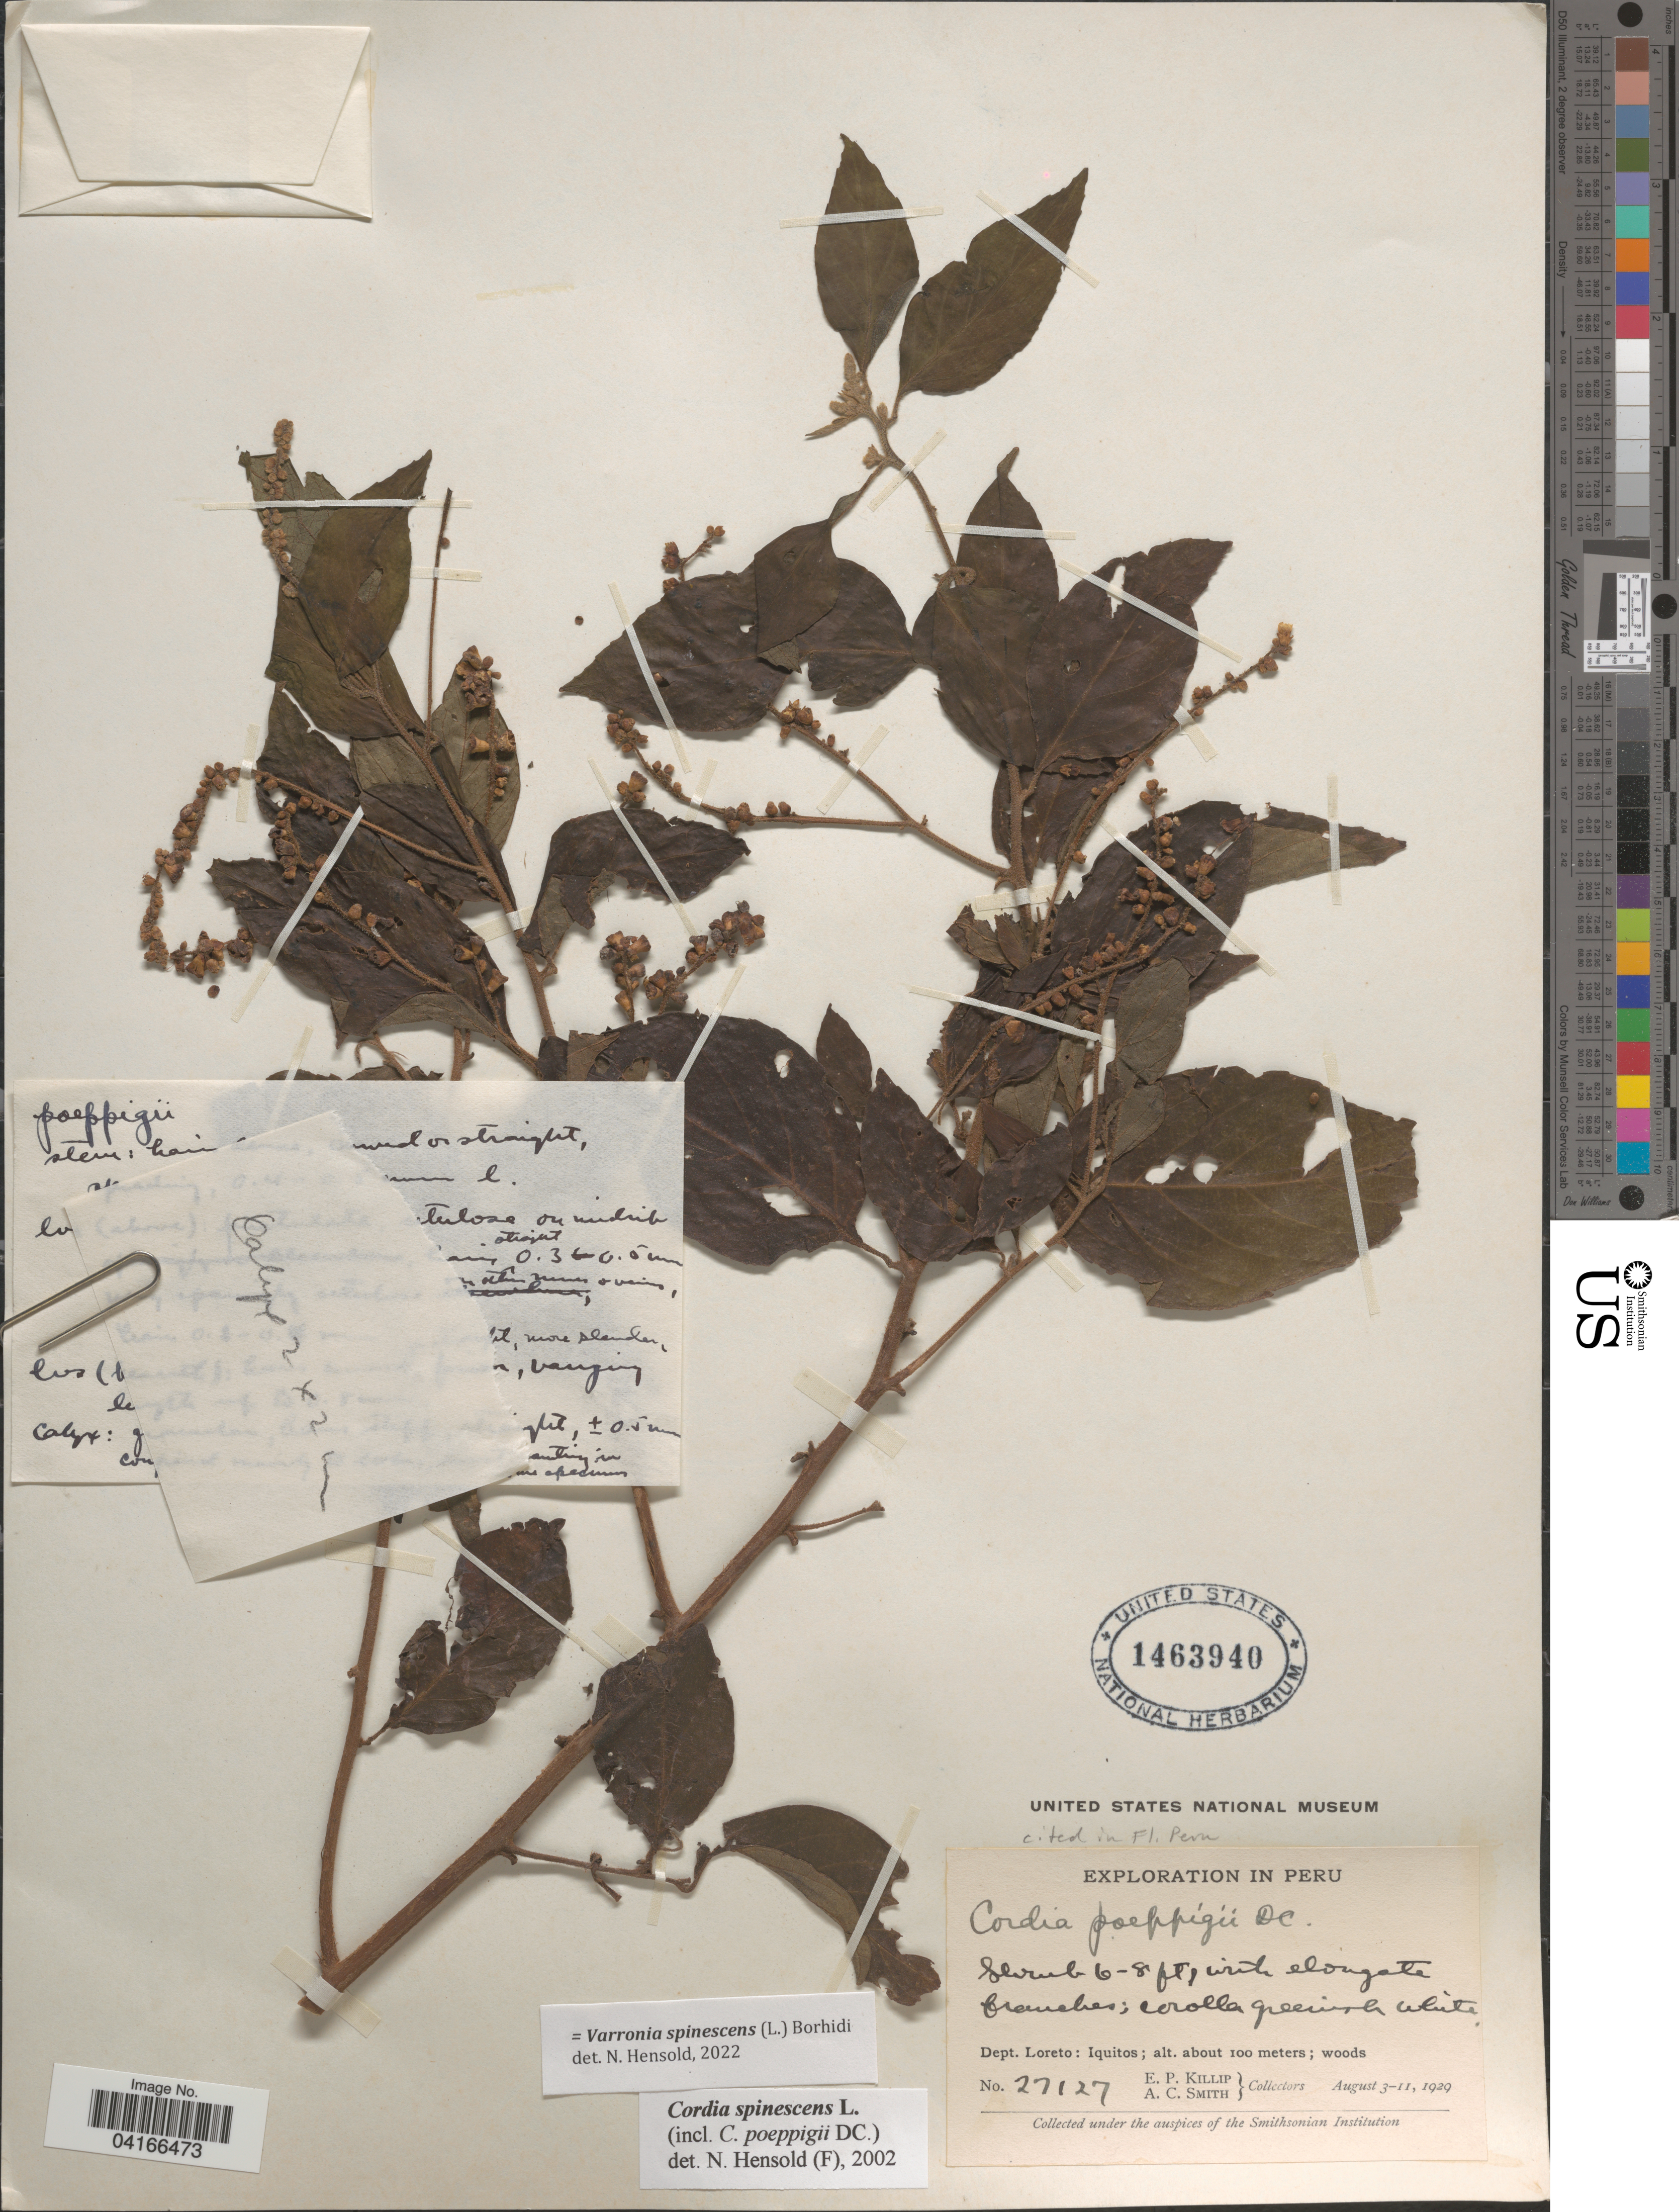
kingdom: Plantae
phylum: Tracheophyta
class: Magnoliopsida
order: Boraginales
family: Cordiaceae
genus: Varronia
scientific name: Varronia spinescens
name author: (L.) Borhidi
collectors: E. P. Killip & A. C. Smith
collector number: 27127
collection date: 1929-08-03/1929-08-11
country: Peru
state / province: Loreto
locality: Exploration in Peru. Dept. Loreto: Iquitos.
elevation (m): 100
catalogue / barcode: US 1463940